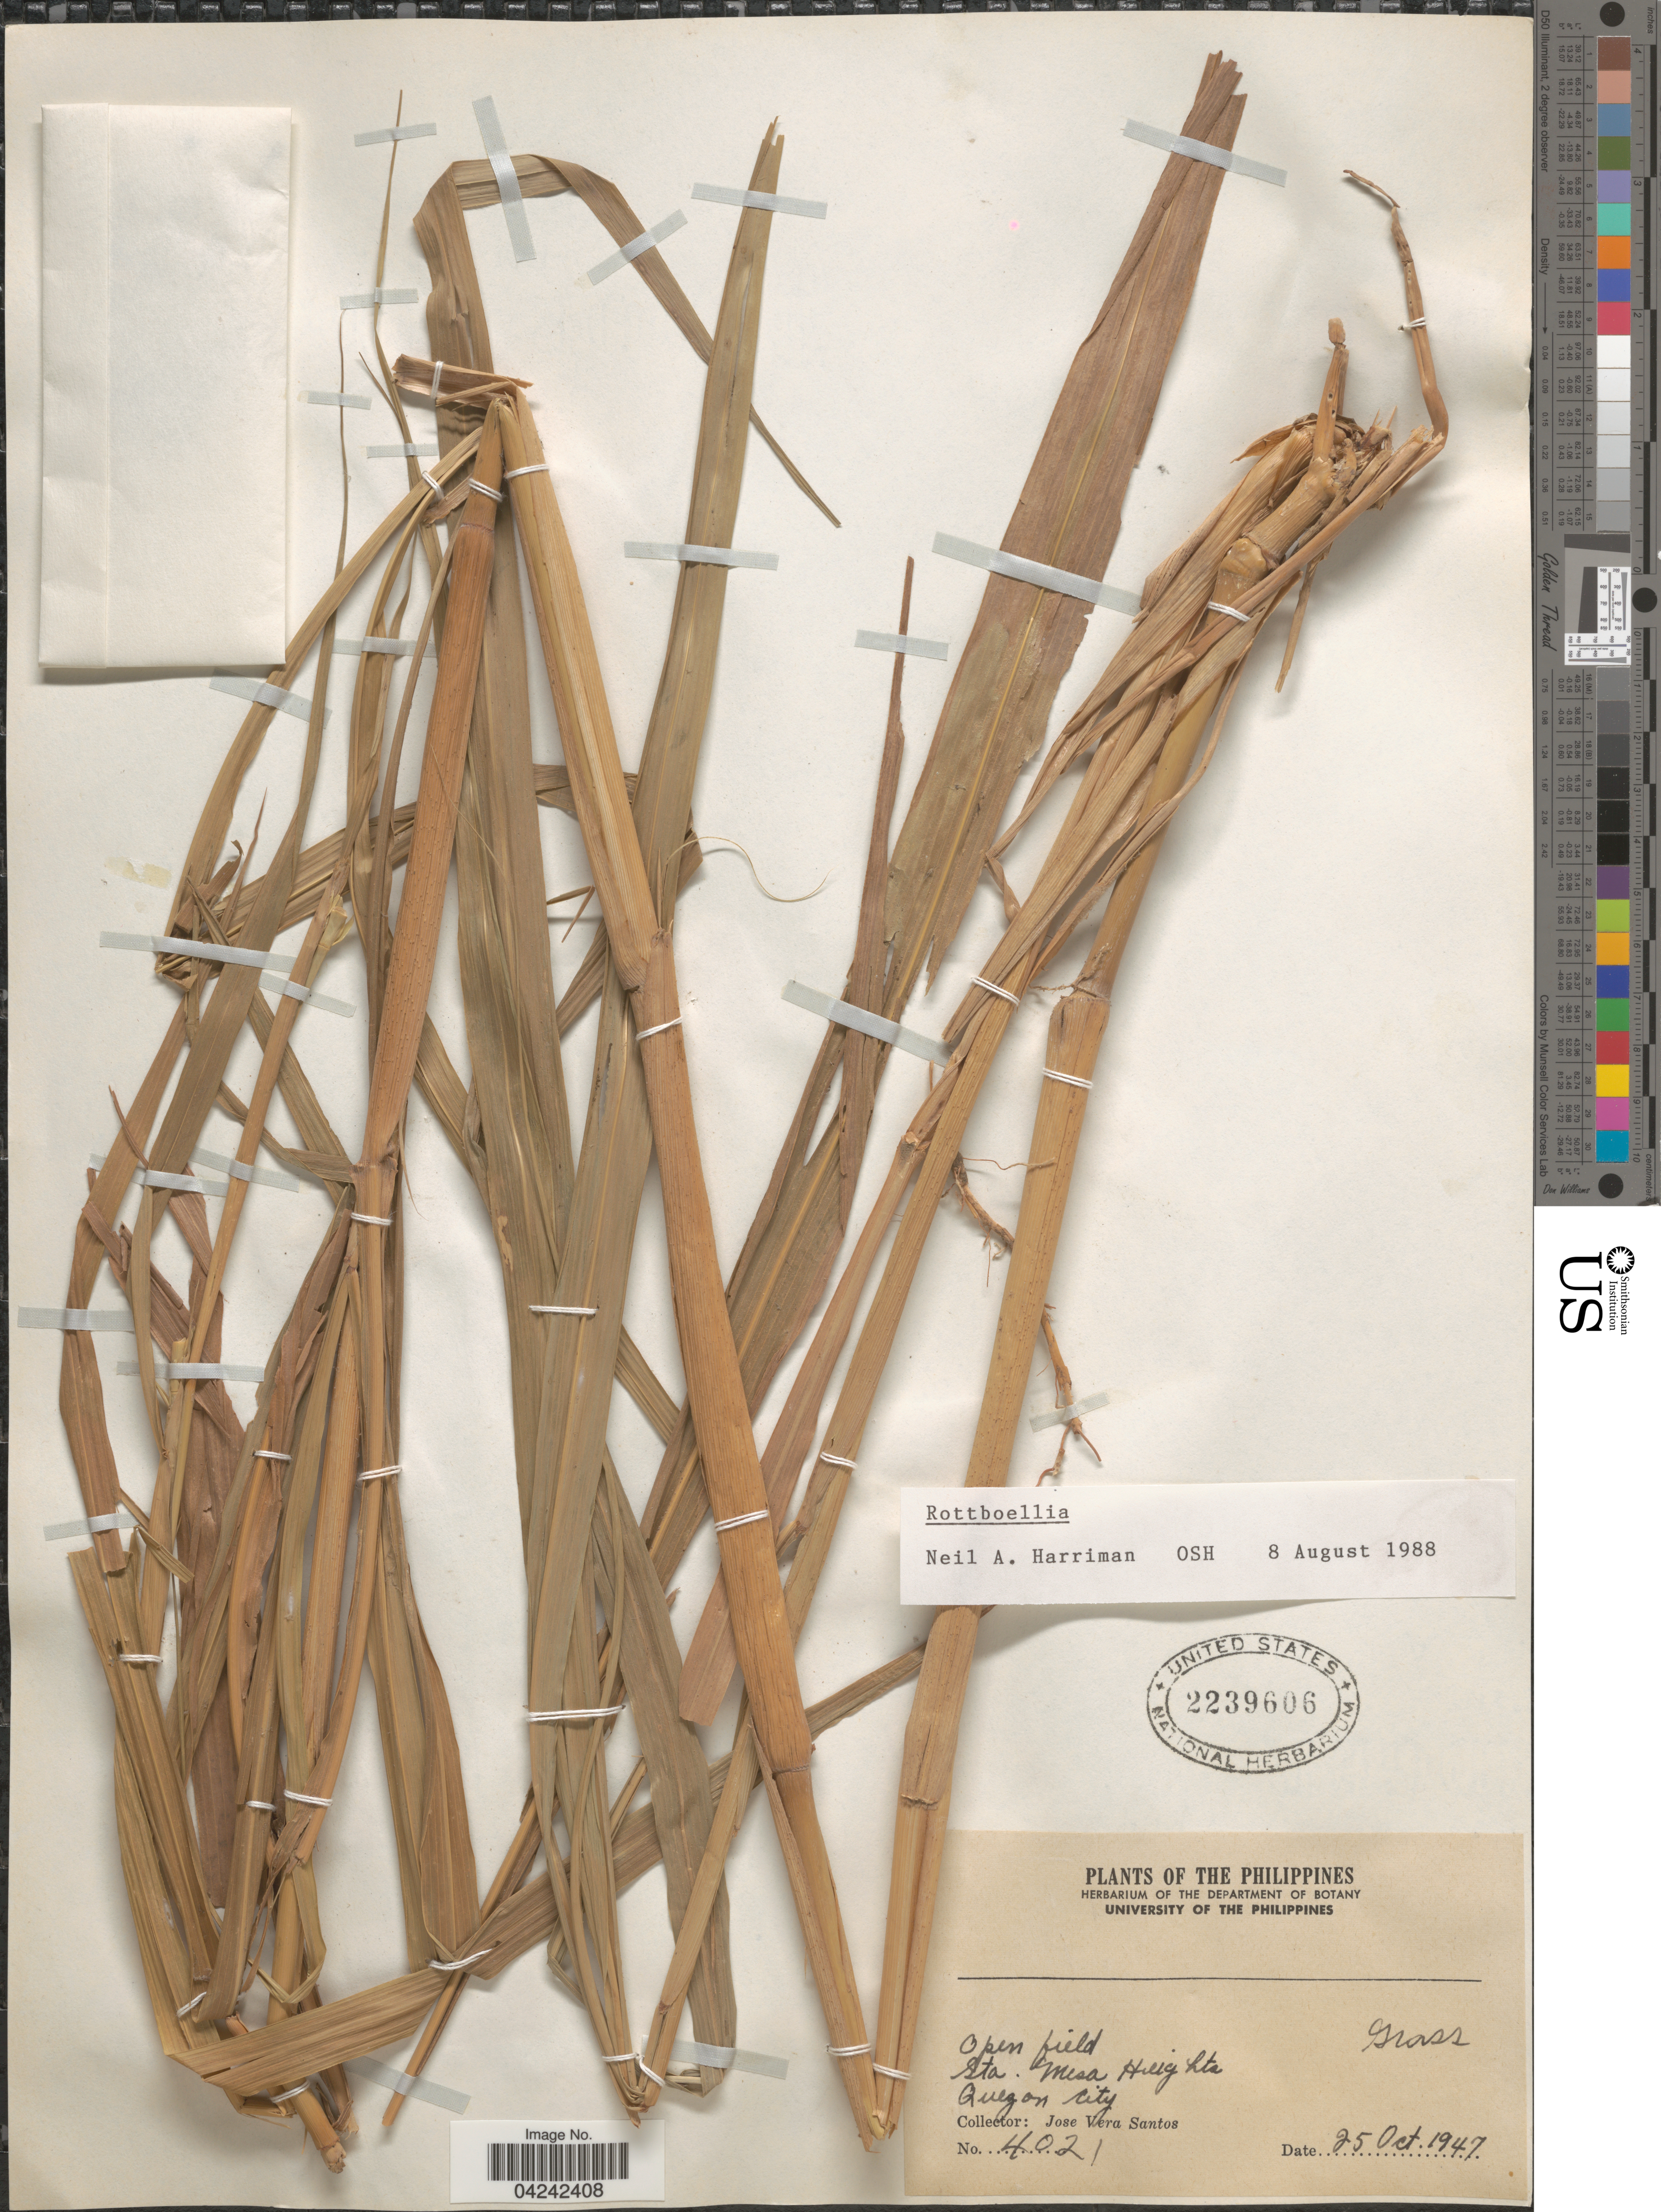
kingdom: Plantae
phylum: Tracheophyta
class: Liliopsida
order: Poales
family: Poaceae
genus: Rottboellia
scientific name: Rottboellia sp.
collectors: J. Vera Santos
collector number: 4021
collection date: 1947-10-25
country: Philippines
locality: Sta. Mesa Heights. Quezon City.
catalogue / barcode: US 2239606